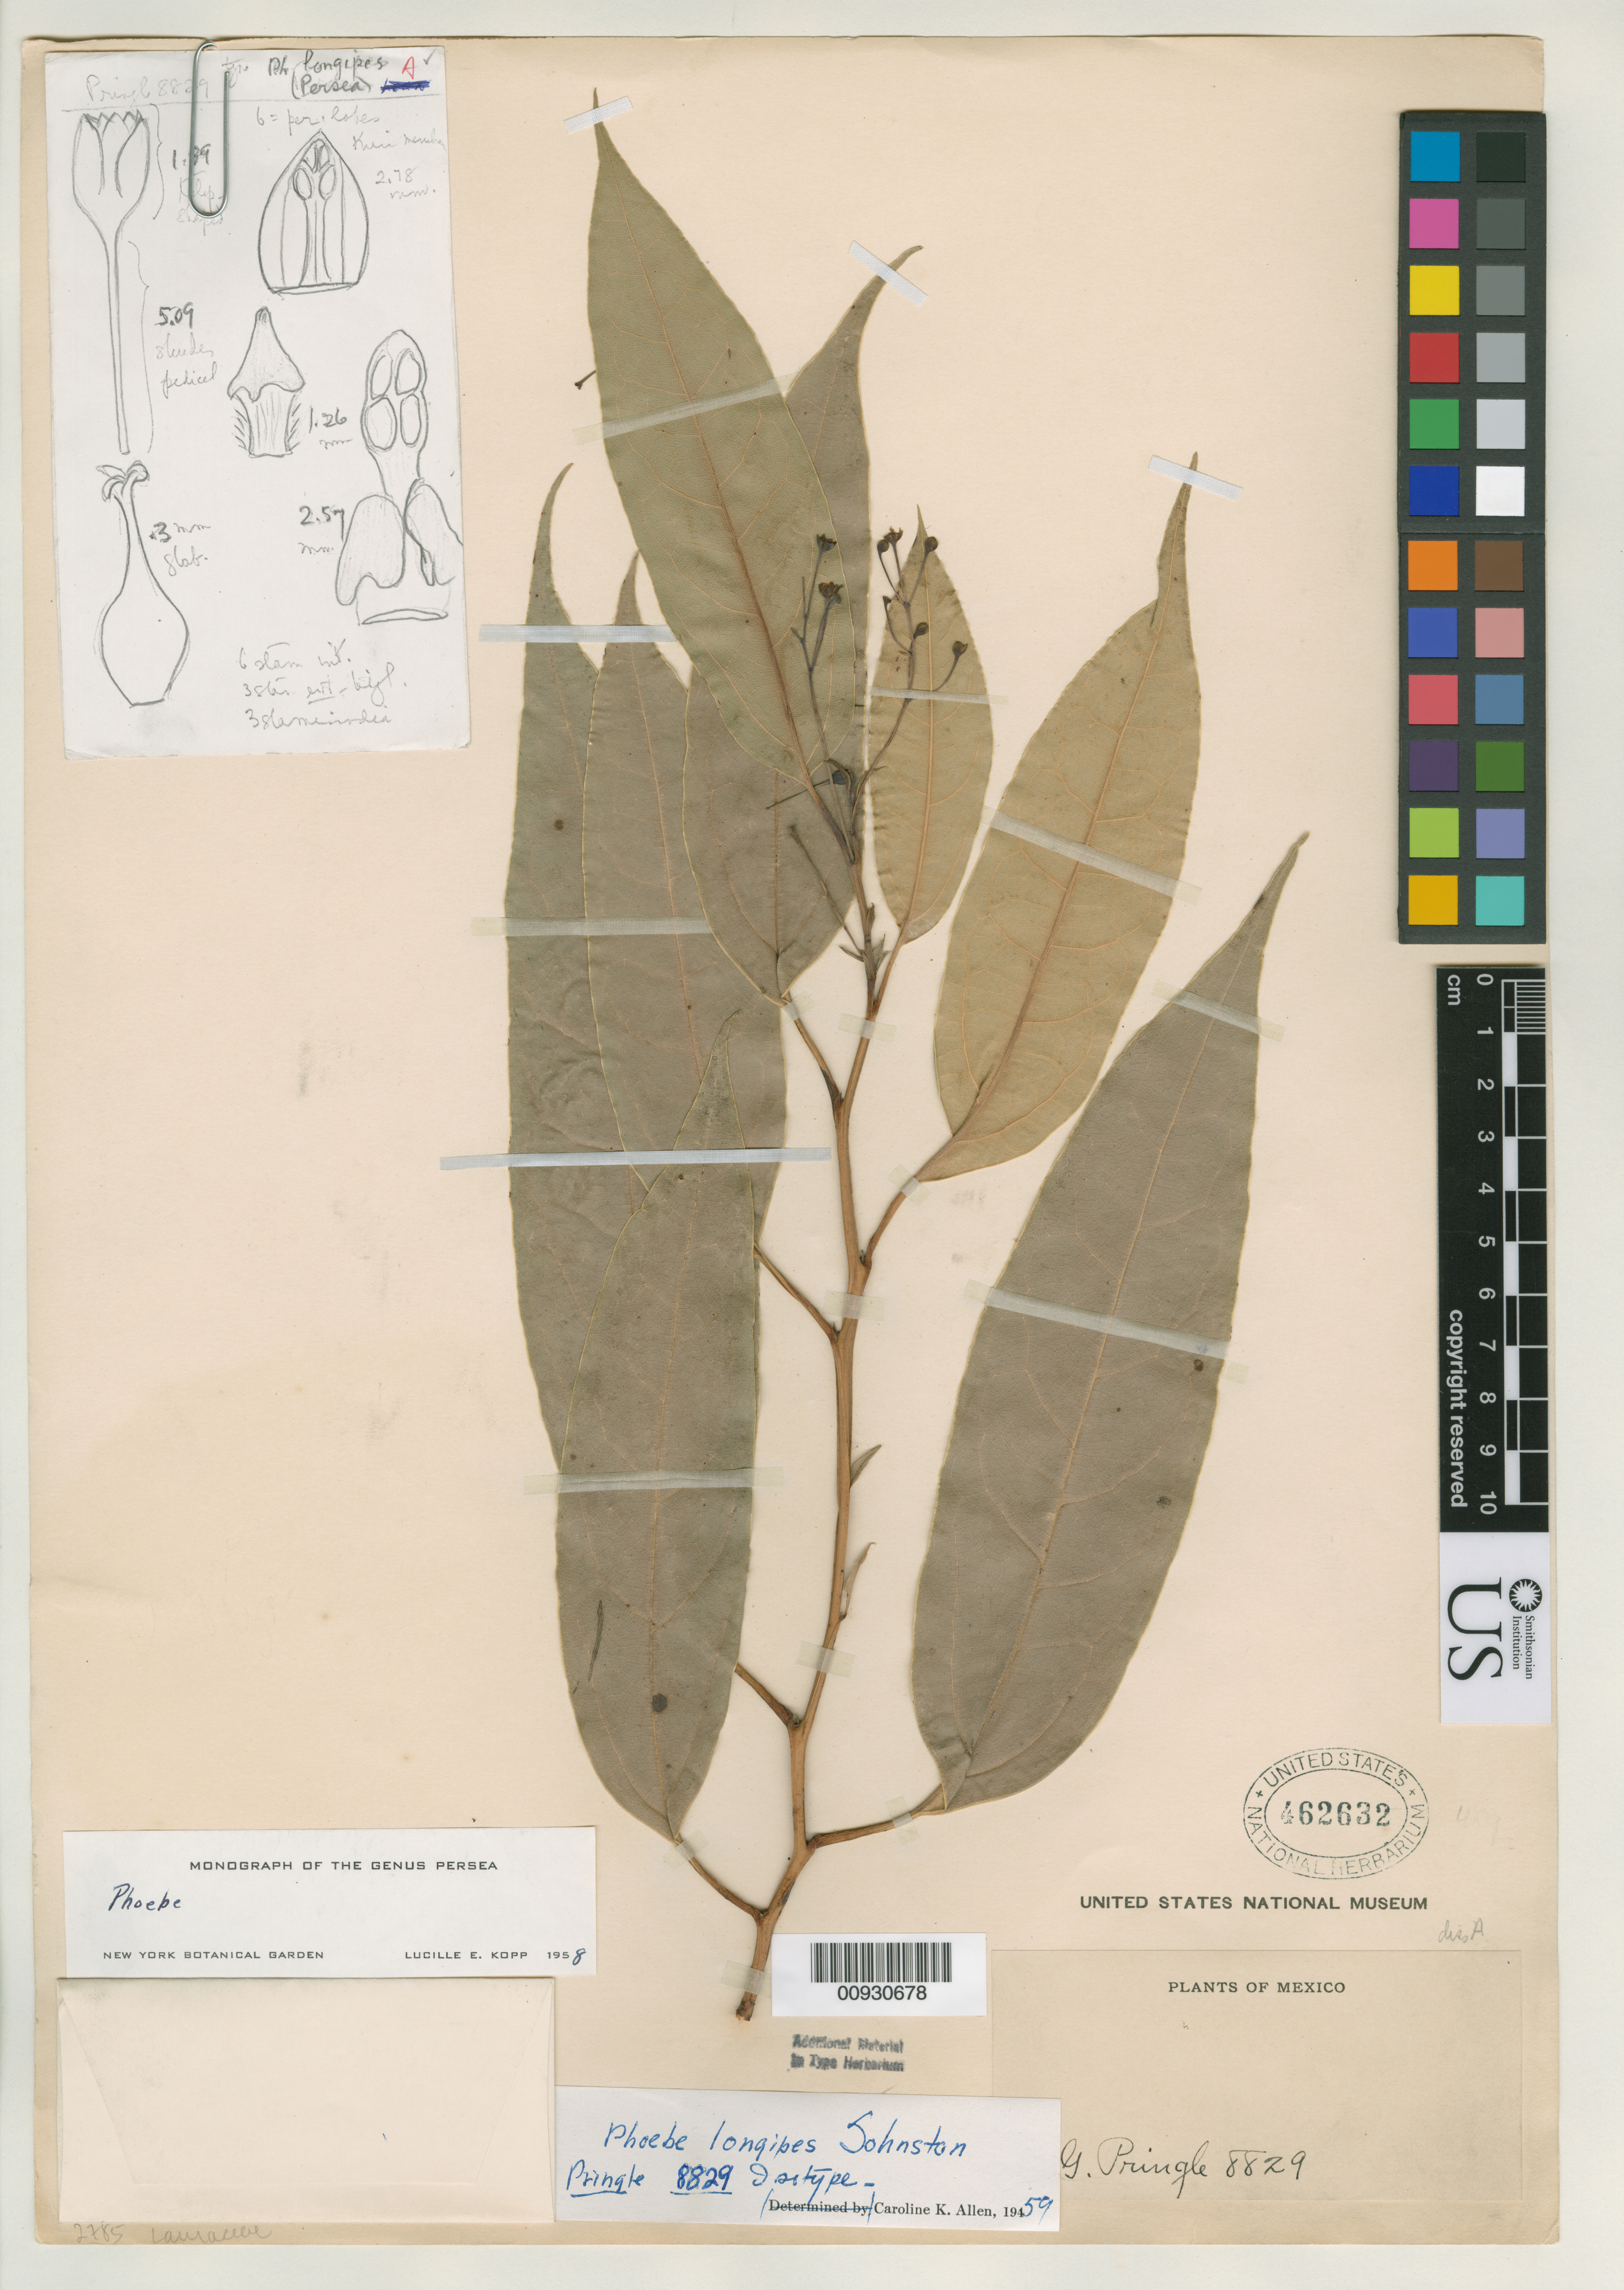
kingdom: Plantae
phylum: Tracheophyta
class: Magnoliopsida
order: Laurales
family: Lauraceae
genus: Phoebe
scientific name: Phoebe longipes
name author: I.M. Johnst.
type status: Isotype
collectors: C. G. Pringle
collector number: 8829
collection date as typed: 06 May 1904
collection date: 1904-05-06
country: Mexico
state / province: Hidalgo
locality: Barranca Trinidad.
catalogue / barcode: US 462632